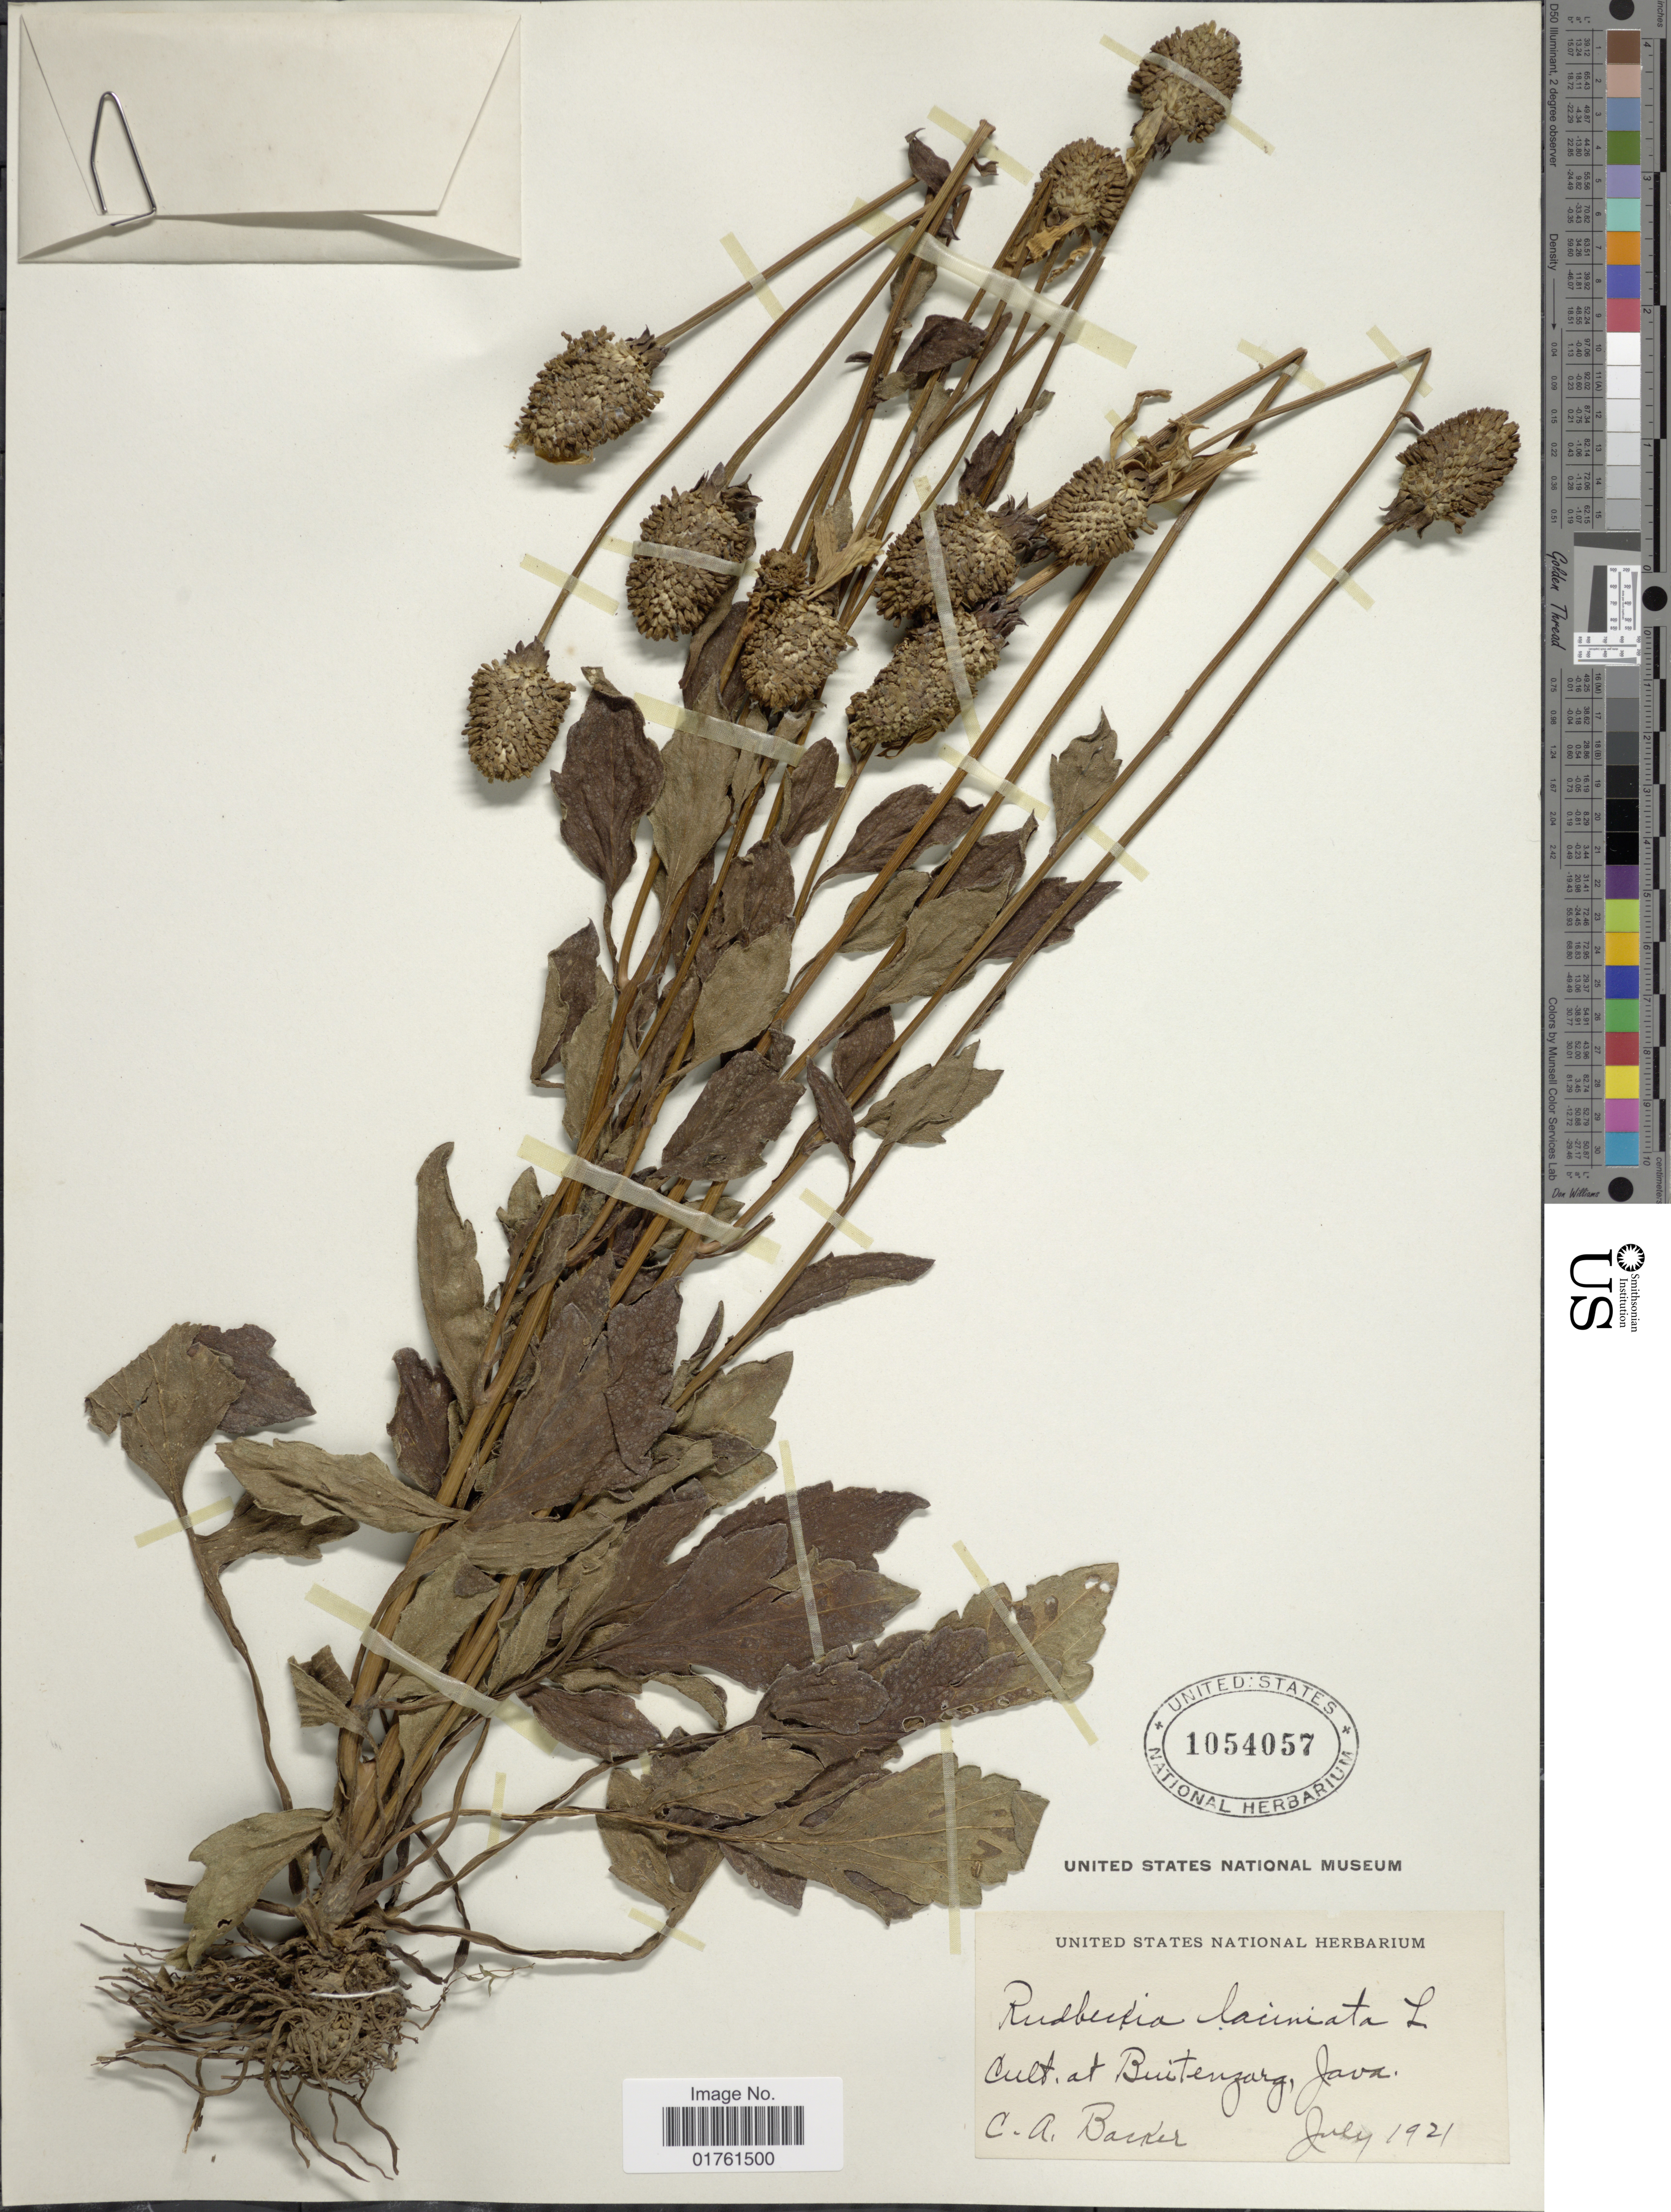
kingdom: Plantae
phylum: Tracheophyta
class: Magnoliopsida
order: Asterales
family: Asteraceae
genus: Rudbeckia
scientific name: Rudbeckia laciniata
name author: L.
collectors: C. A. Backer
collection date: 1921-07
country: Indonesia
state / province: Java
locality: Cult at Buitenzorg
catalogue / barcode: US 1054057